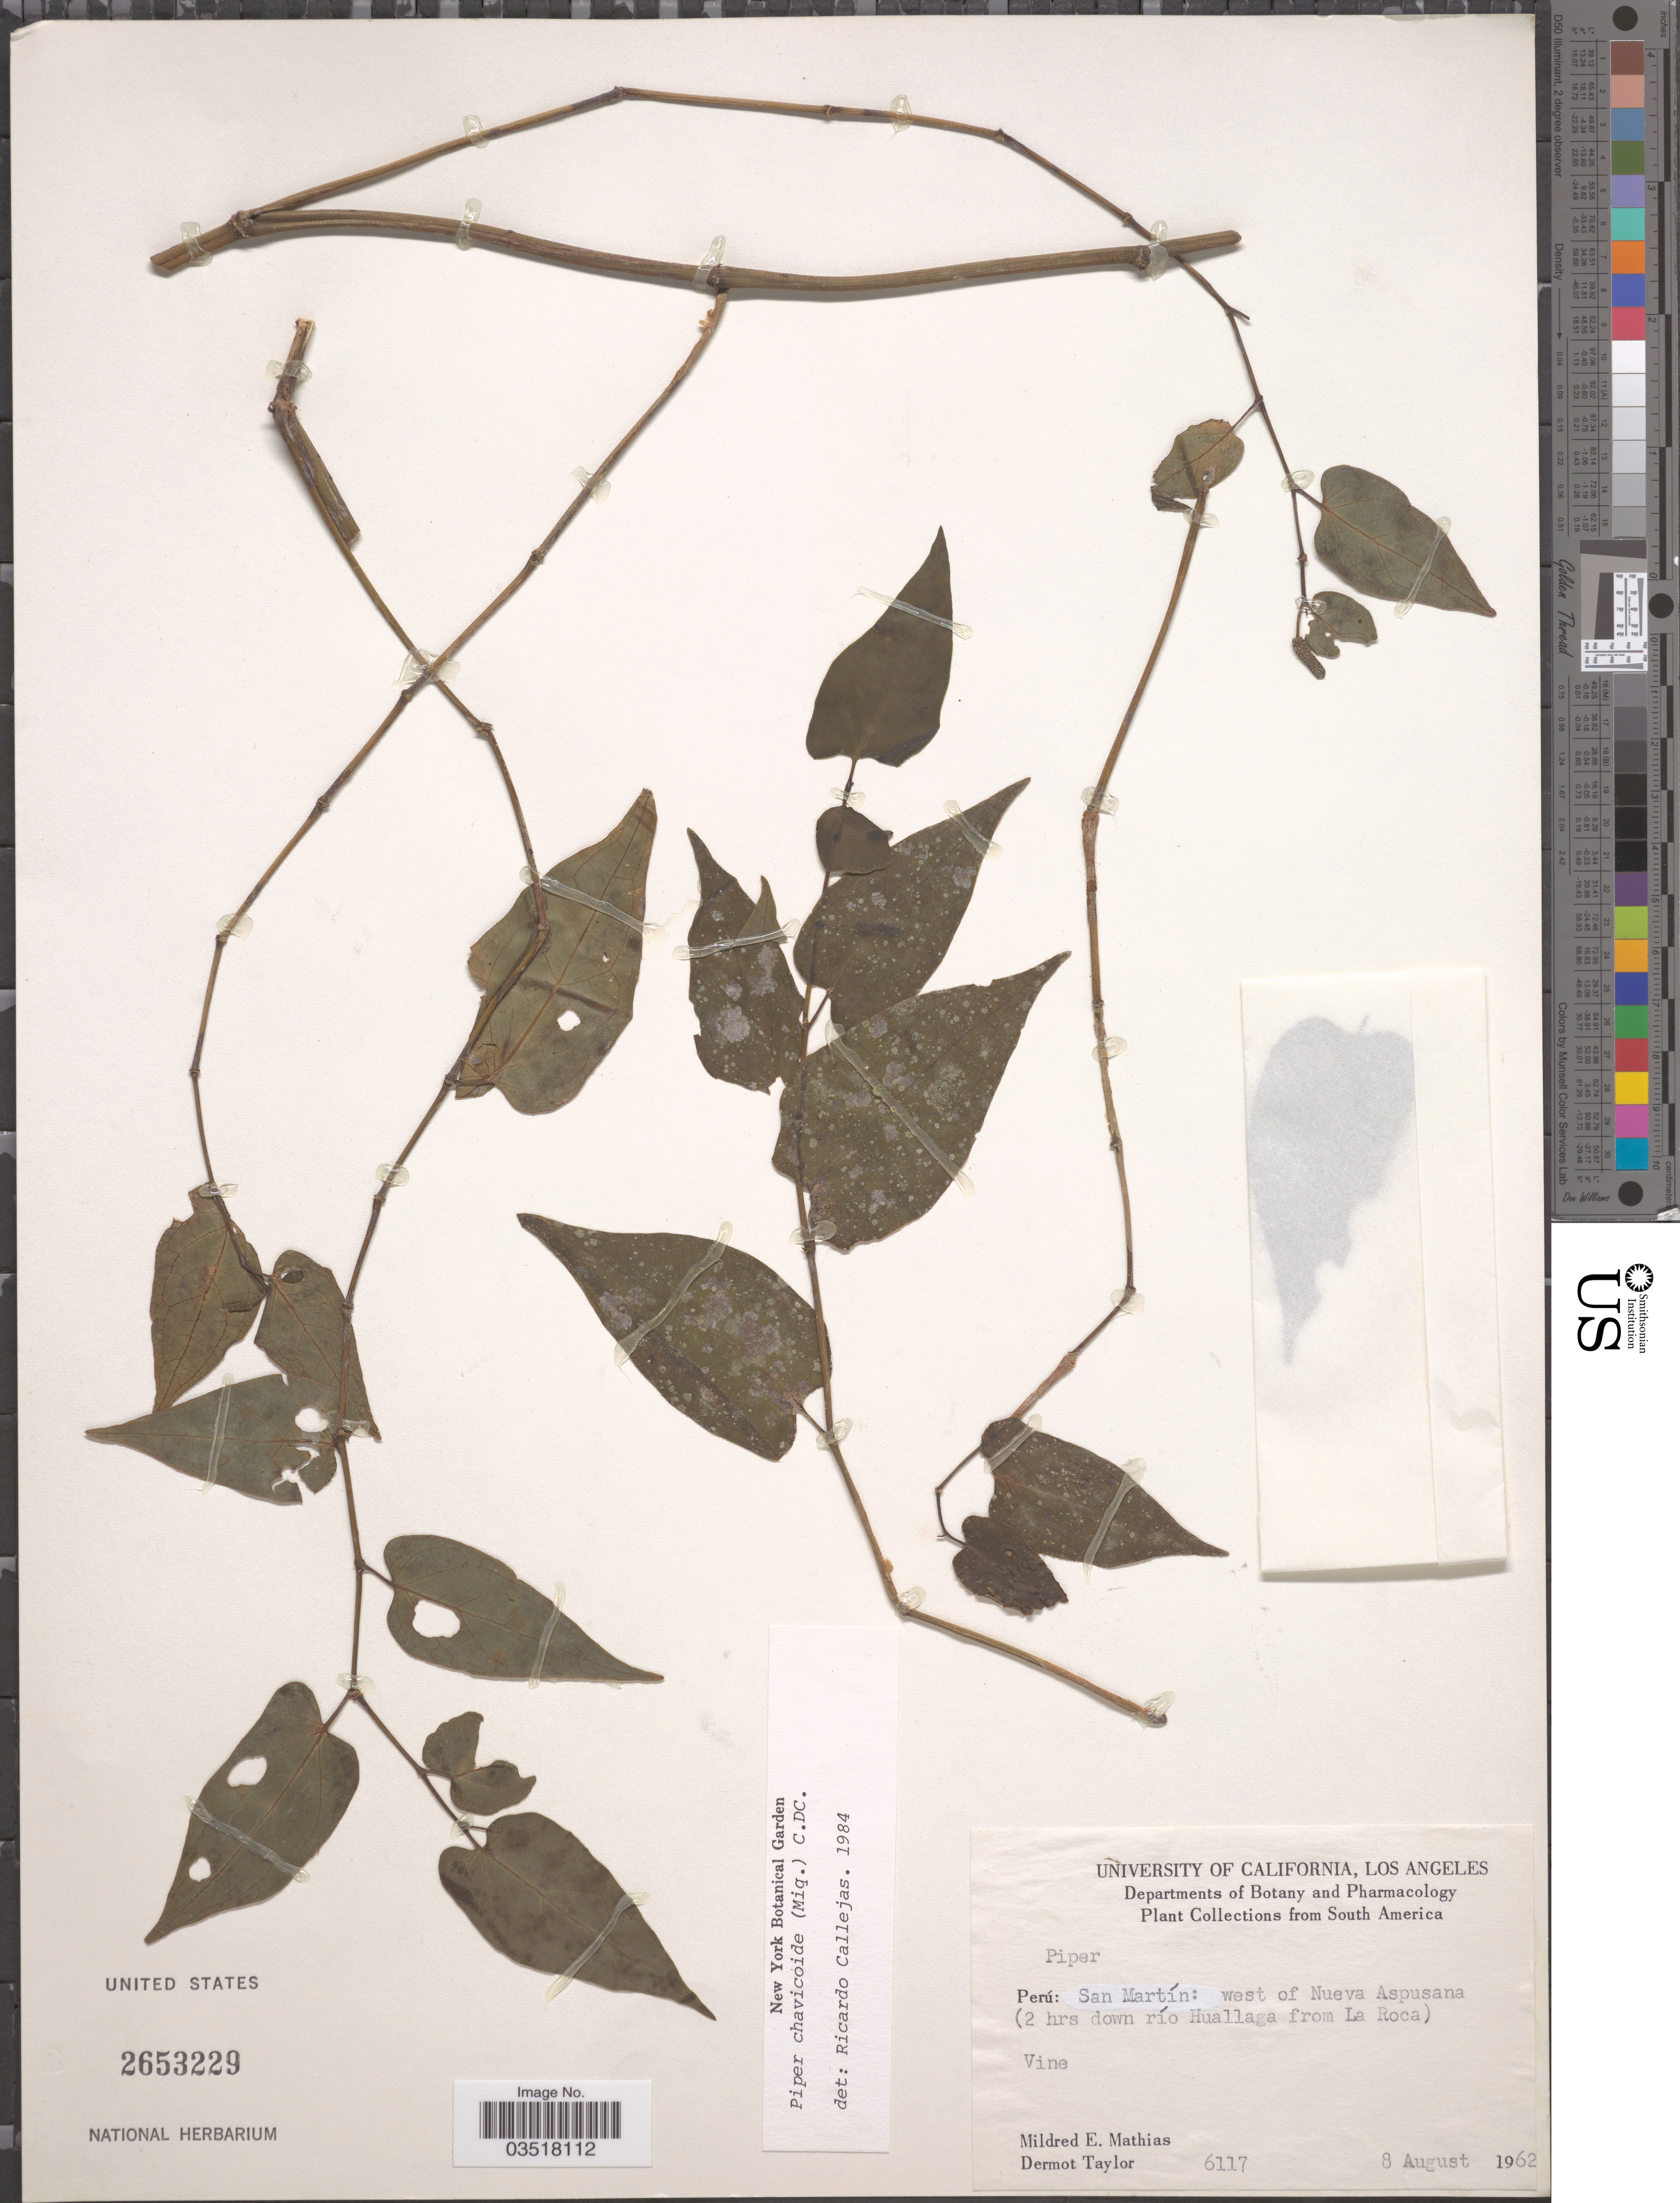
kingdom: Plantae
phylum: Tracheophyta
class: Magnoliopsida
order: Piperales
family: Piperaceae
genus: Piper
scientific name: Piper chavicoide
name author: (Miq.) C. DC.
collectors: M. E. Mathias & D. Taylor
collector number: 6117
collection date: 1962-08-08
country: Peru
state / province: San Martín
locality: West of Nueva Aspusana (2 hrs down río Huallaga from La Roca).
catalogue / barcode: US 2653229